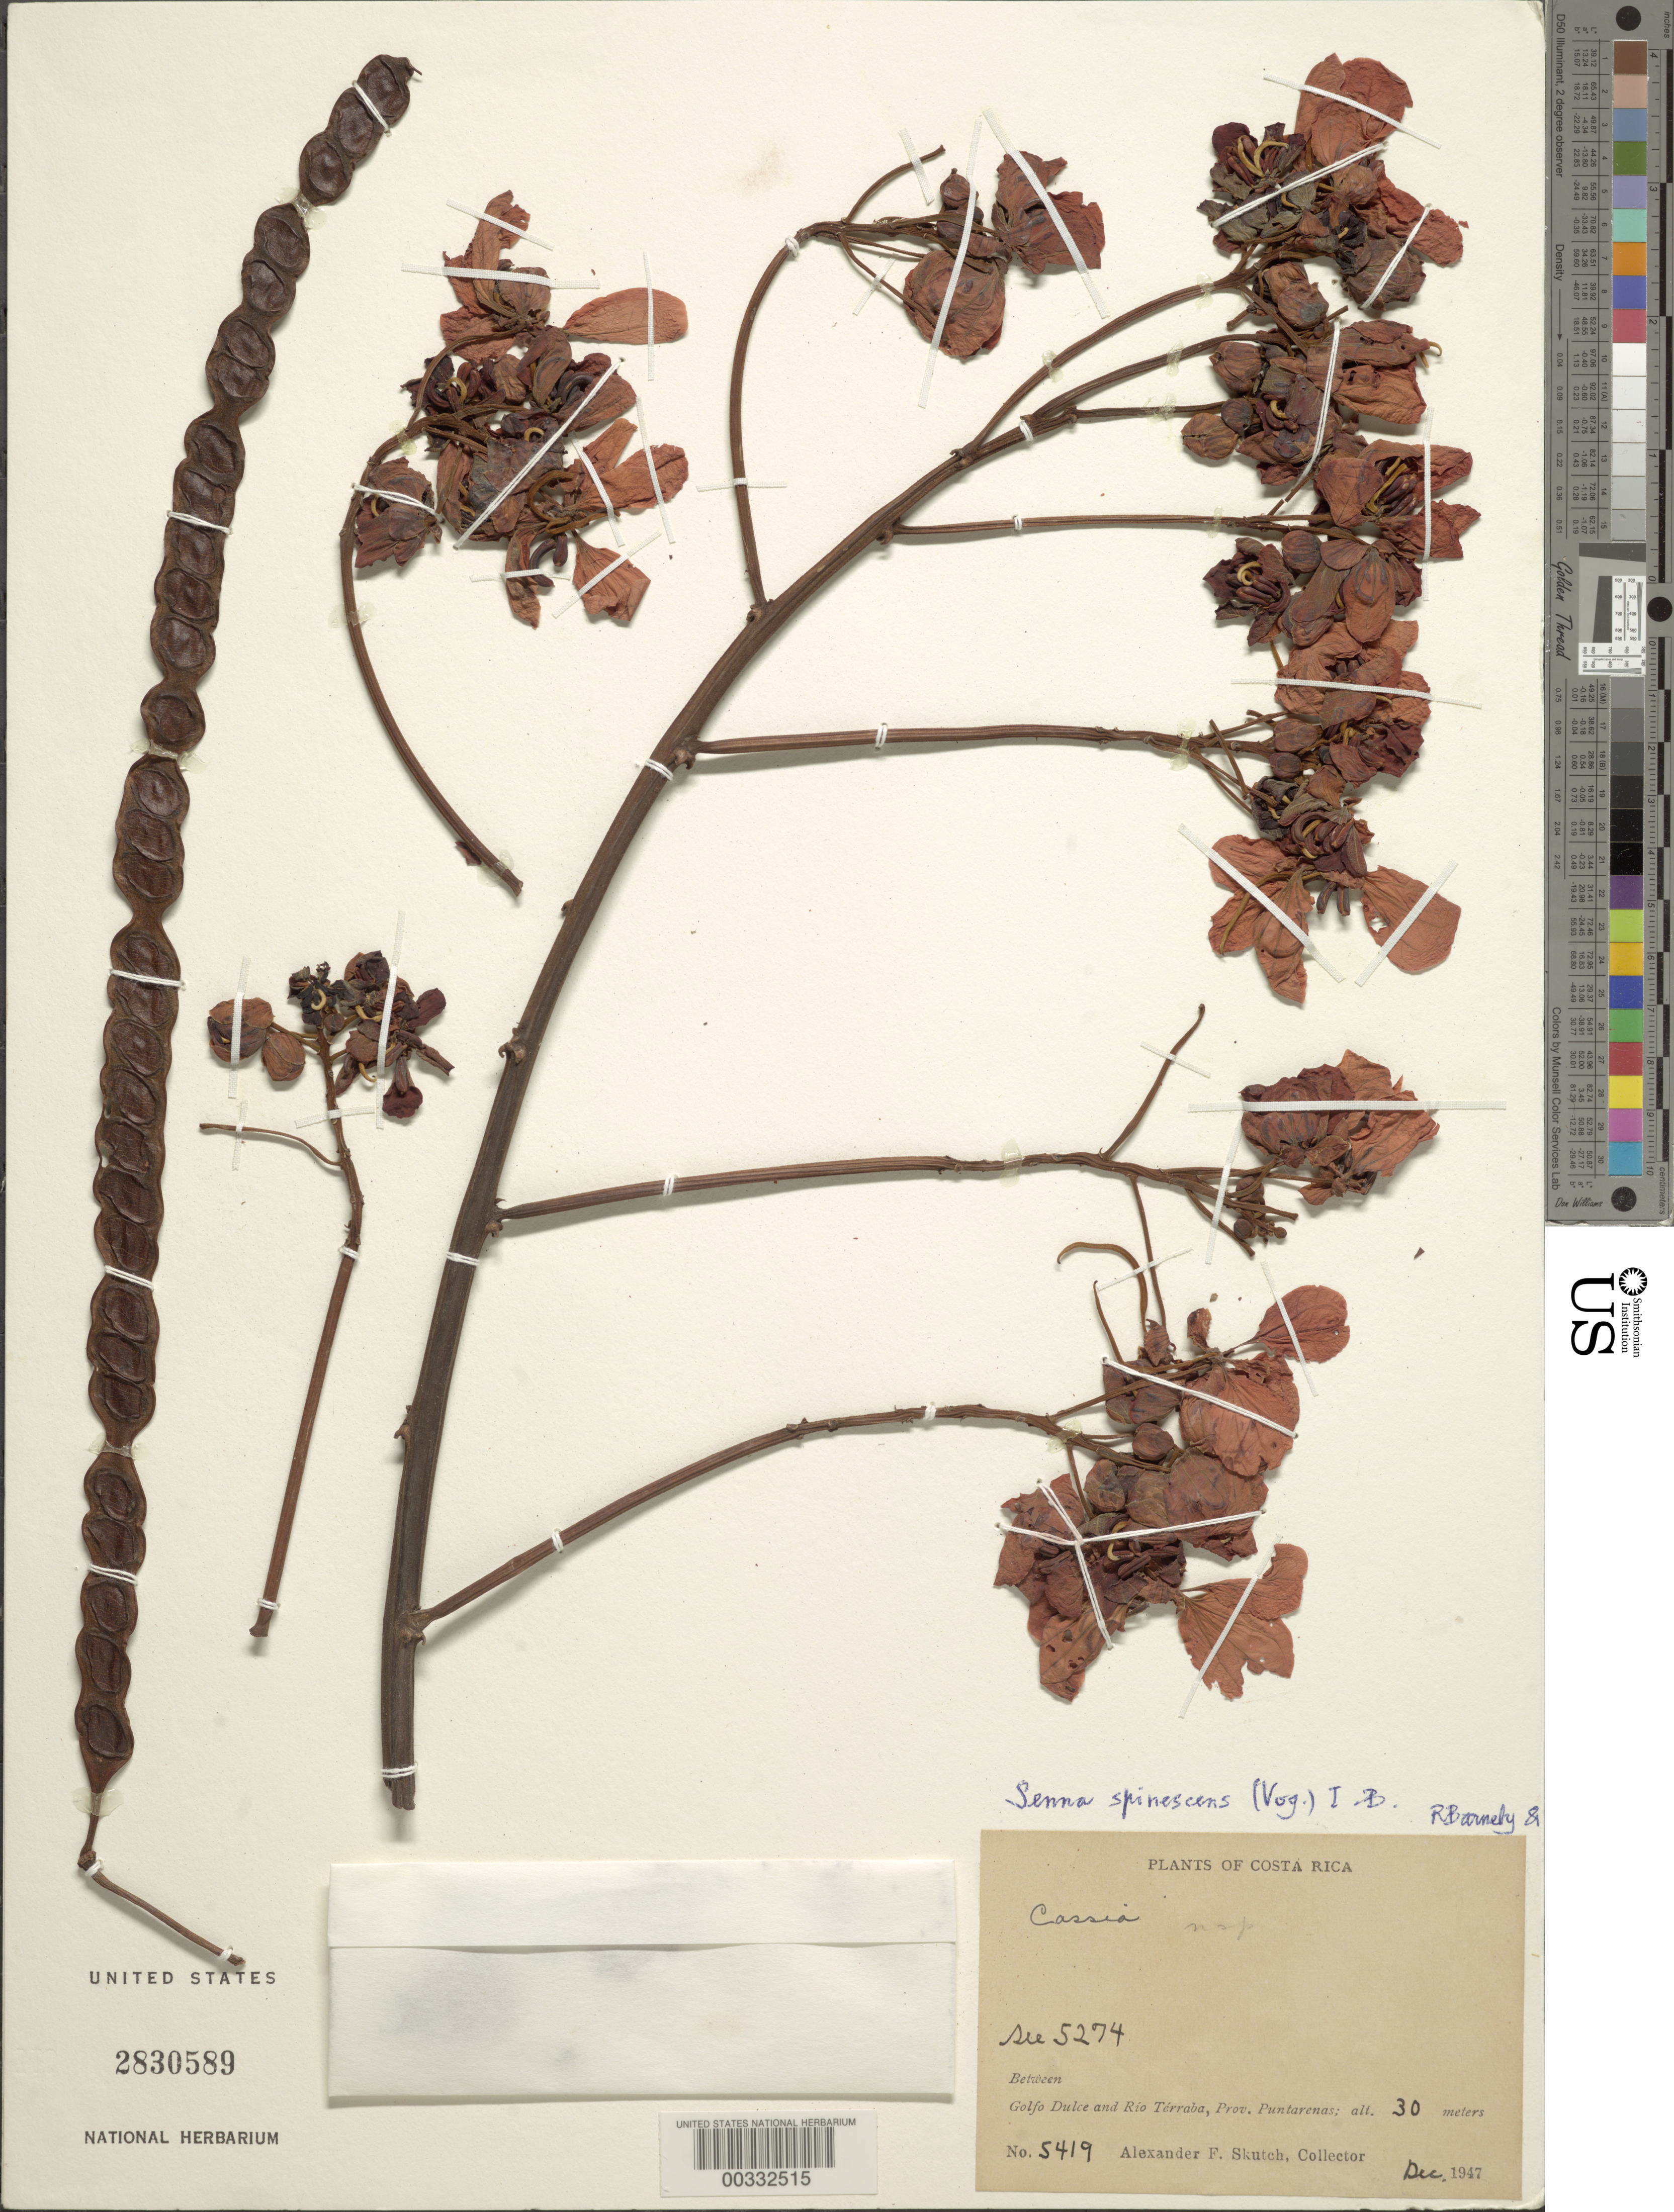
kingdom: Plantae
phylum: Tracheophyta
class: Magnoliopsida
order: Fabales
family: Fabaceae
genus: Senna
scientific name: Senna spinescens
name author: (Hoffmanns. ex Vogel) H.S. Irwin & Barneby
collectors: A. F. Skutch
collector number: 5419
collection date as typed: Dec 1947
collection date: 1947-12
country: Costa Rica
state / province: Puntarenas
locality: Between golfo dulce and rio terraba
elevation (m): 30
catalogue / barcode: US 2830589